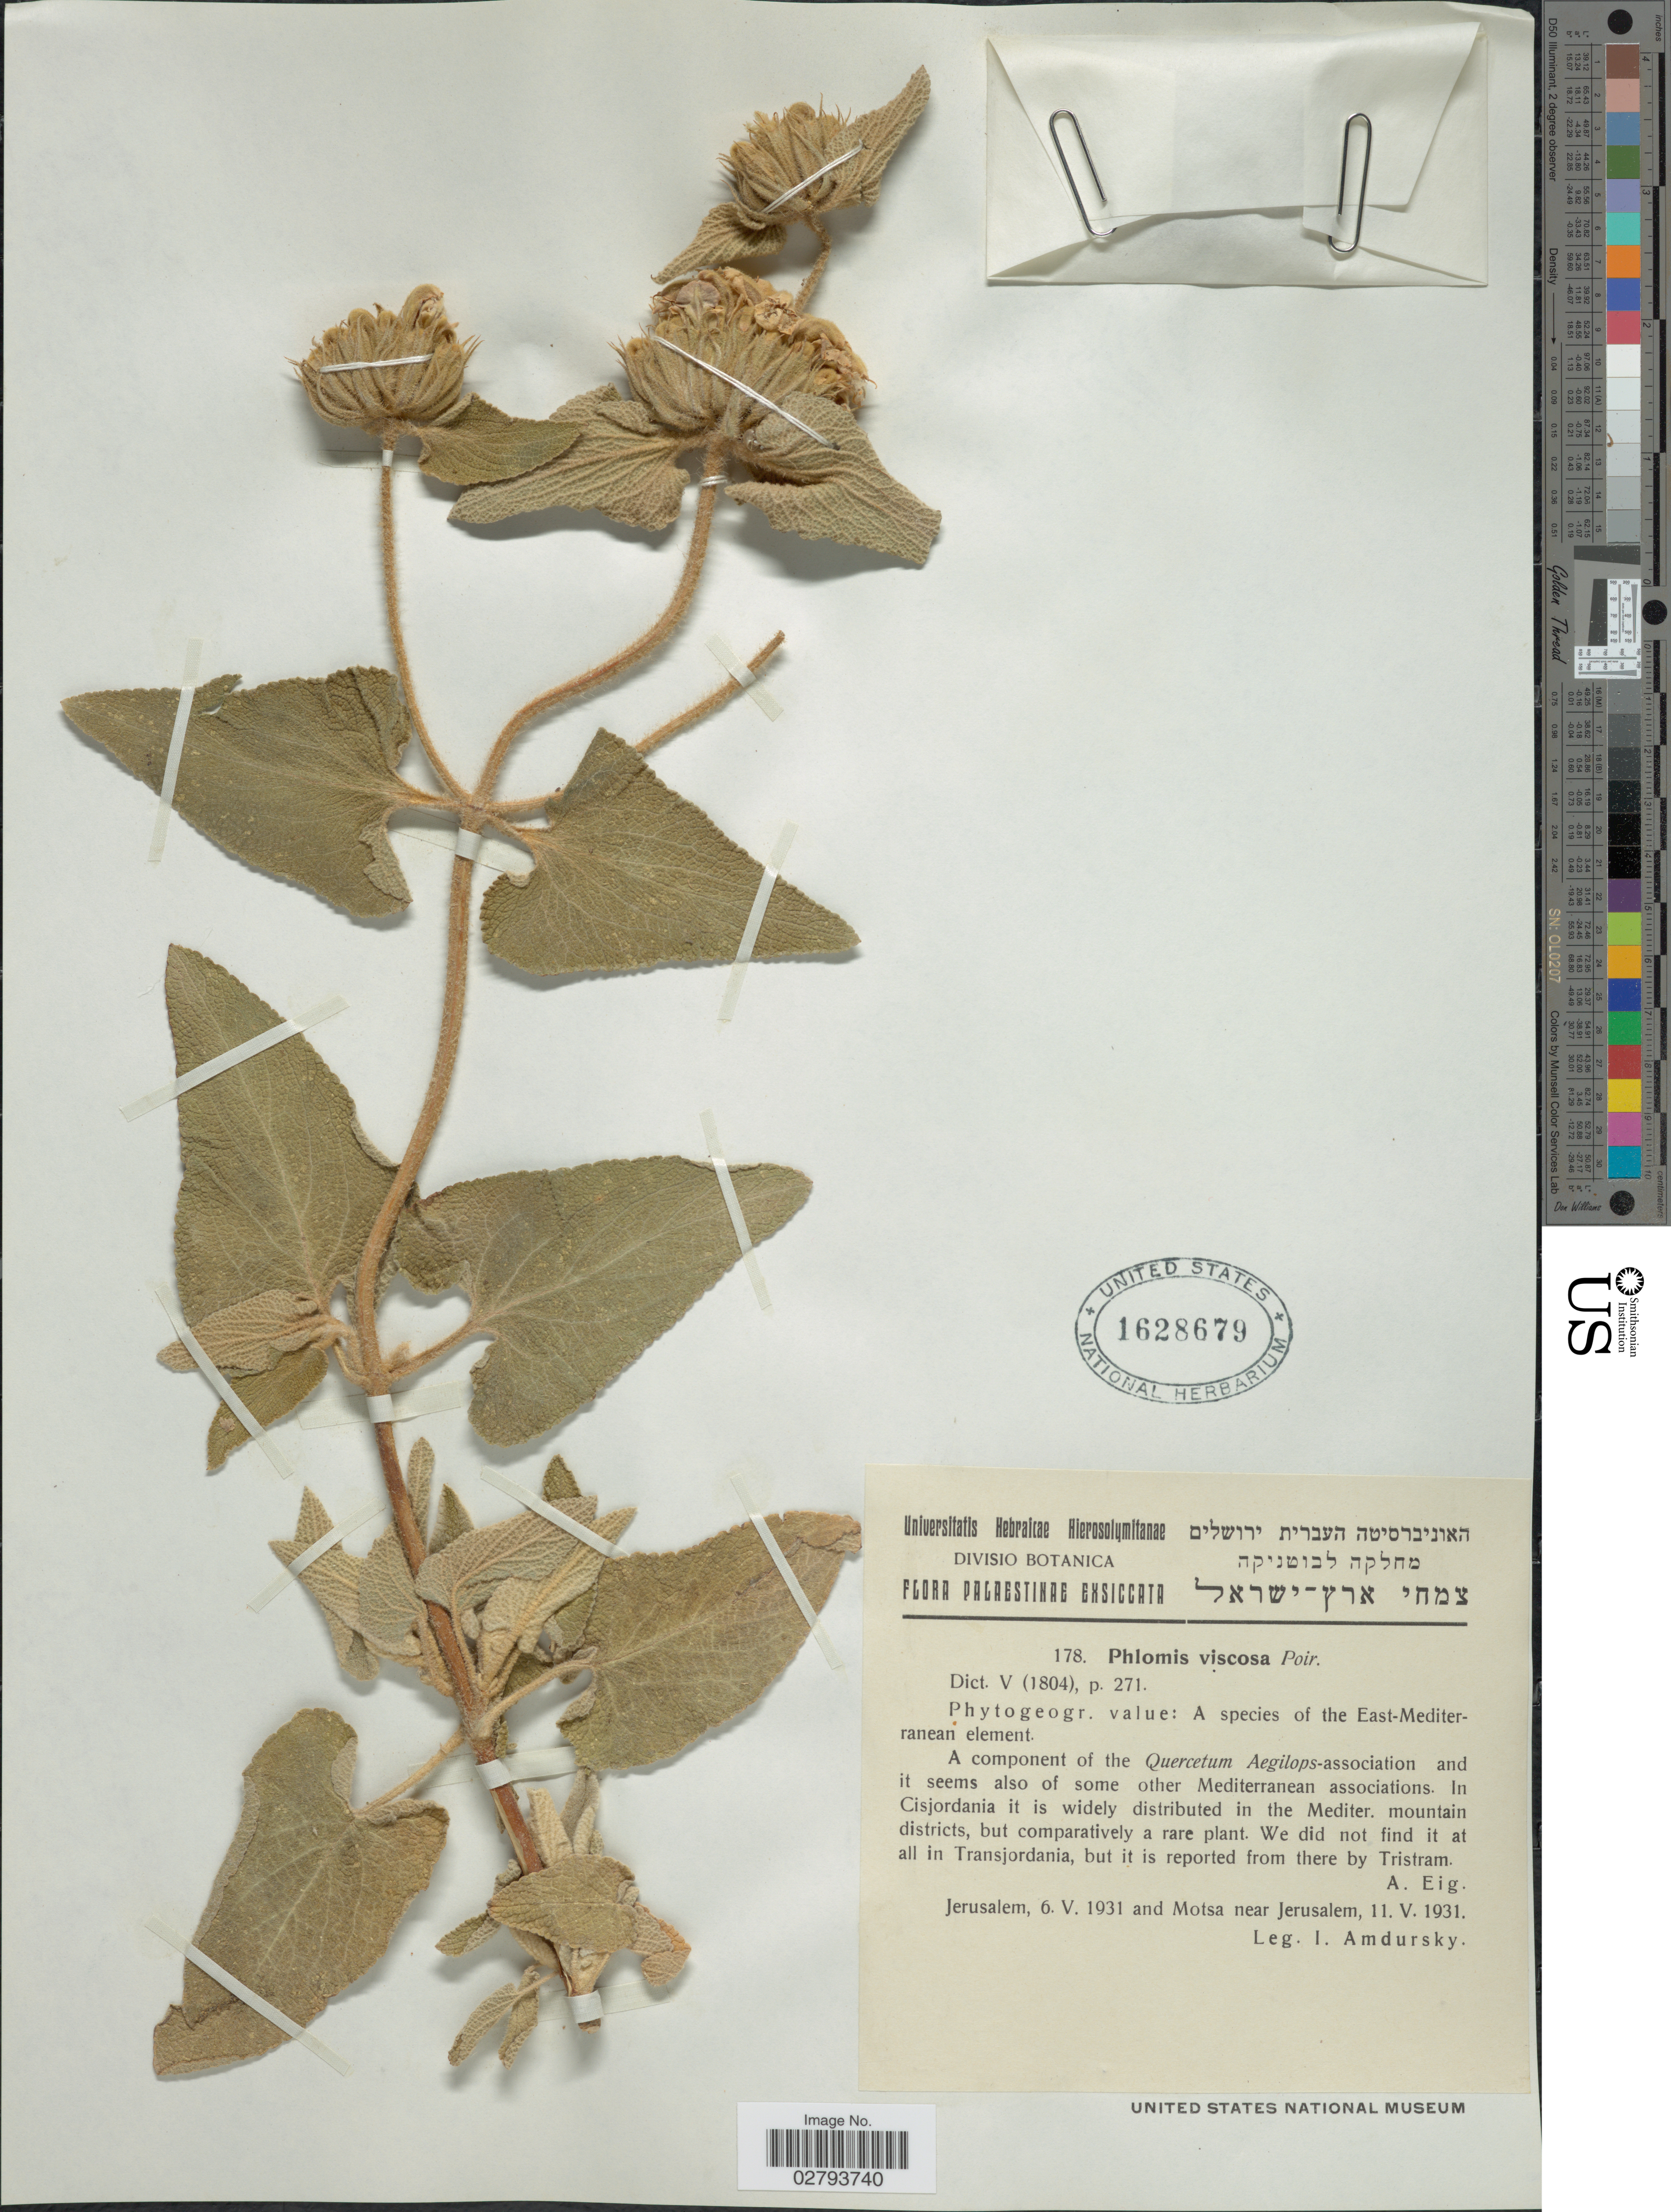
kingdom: Plantae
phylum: Tracheophyta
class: Magnoliopsida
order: Lamiales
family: Lamiaceae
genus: Phlomis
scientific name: Phlomis viscosa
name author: Poir.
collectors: I. Amdursky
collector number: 178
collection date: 1931-05-06/1931-05-11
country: Israel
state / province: Jerusalem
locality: Palaestinae, Jerusalem and Motsa near Jerusalem.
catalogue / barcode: US 1628679